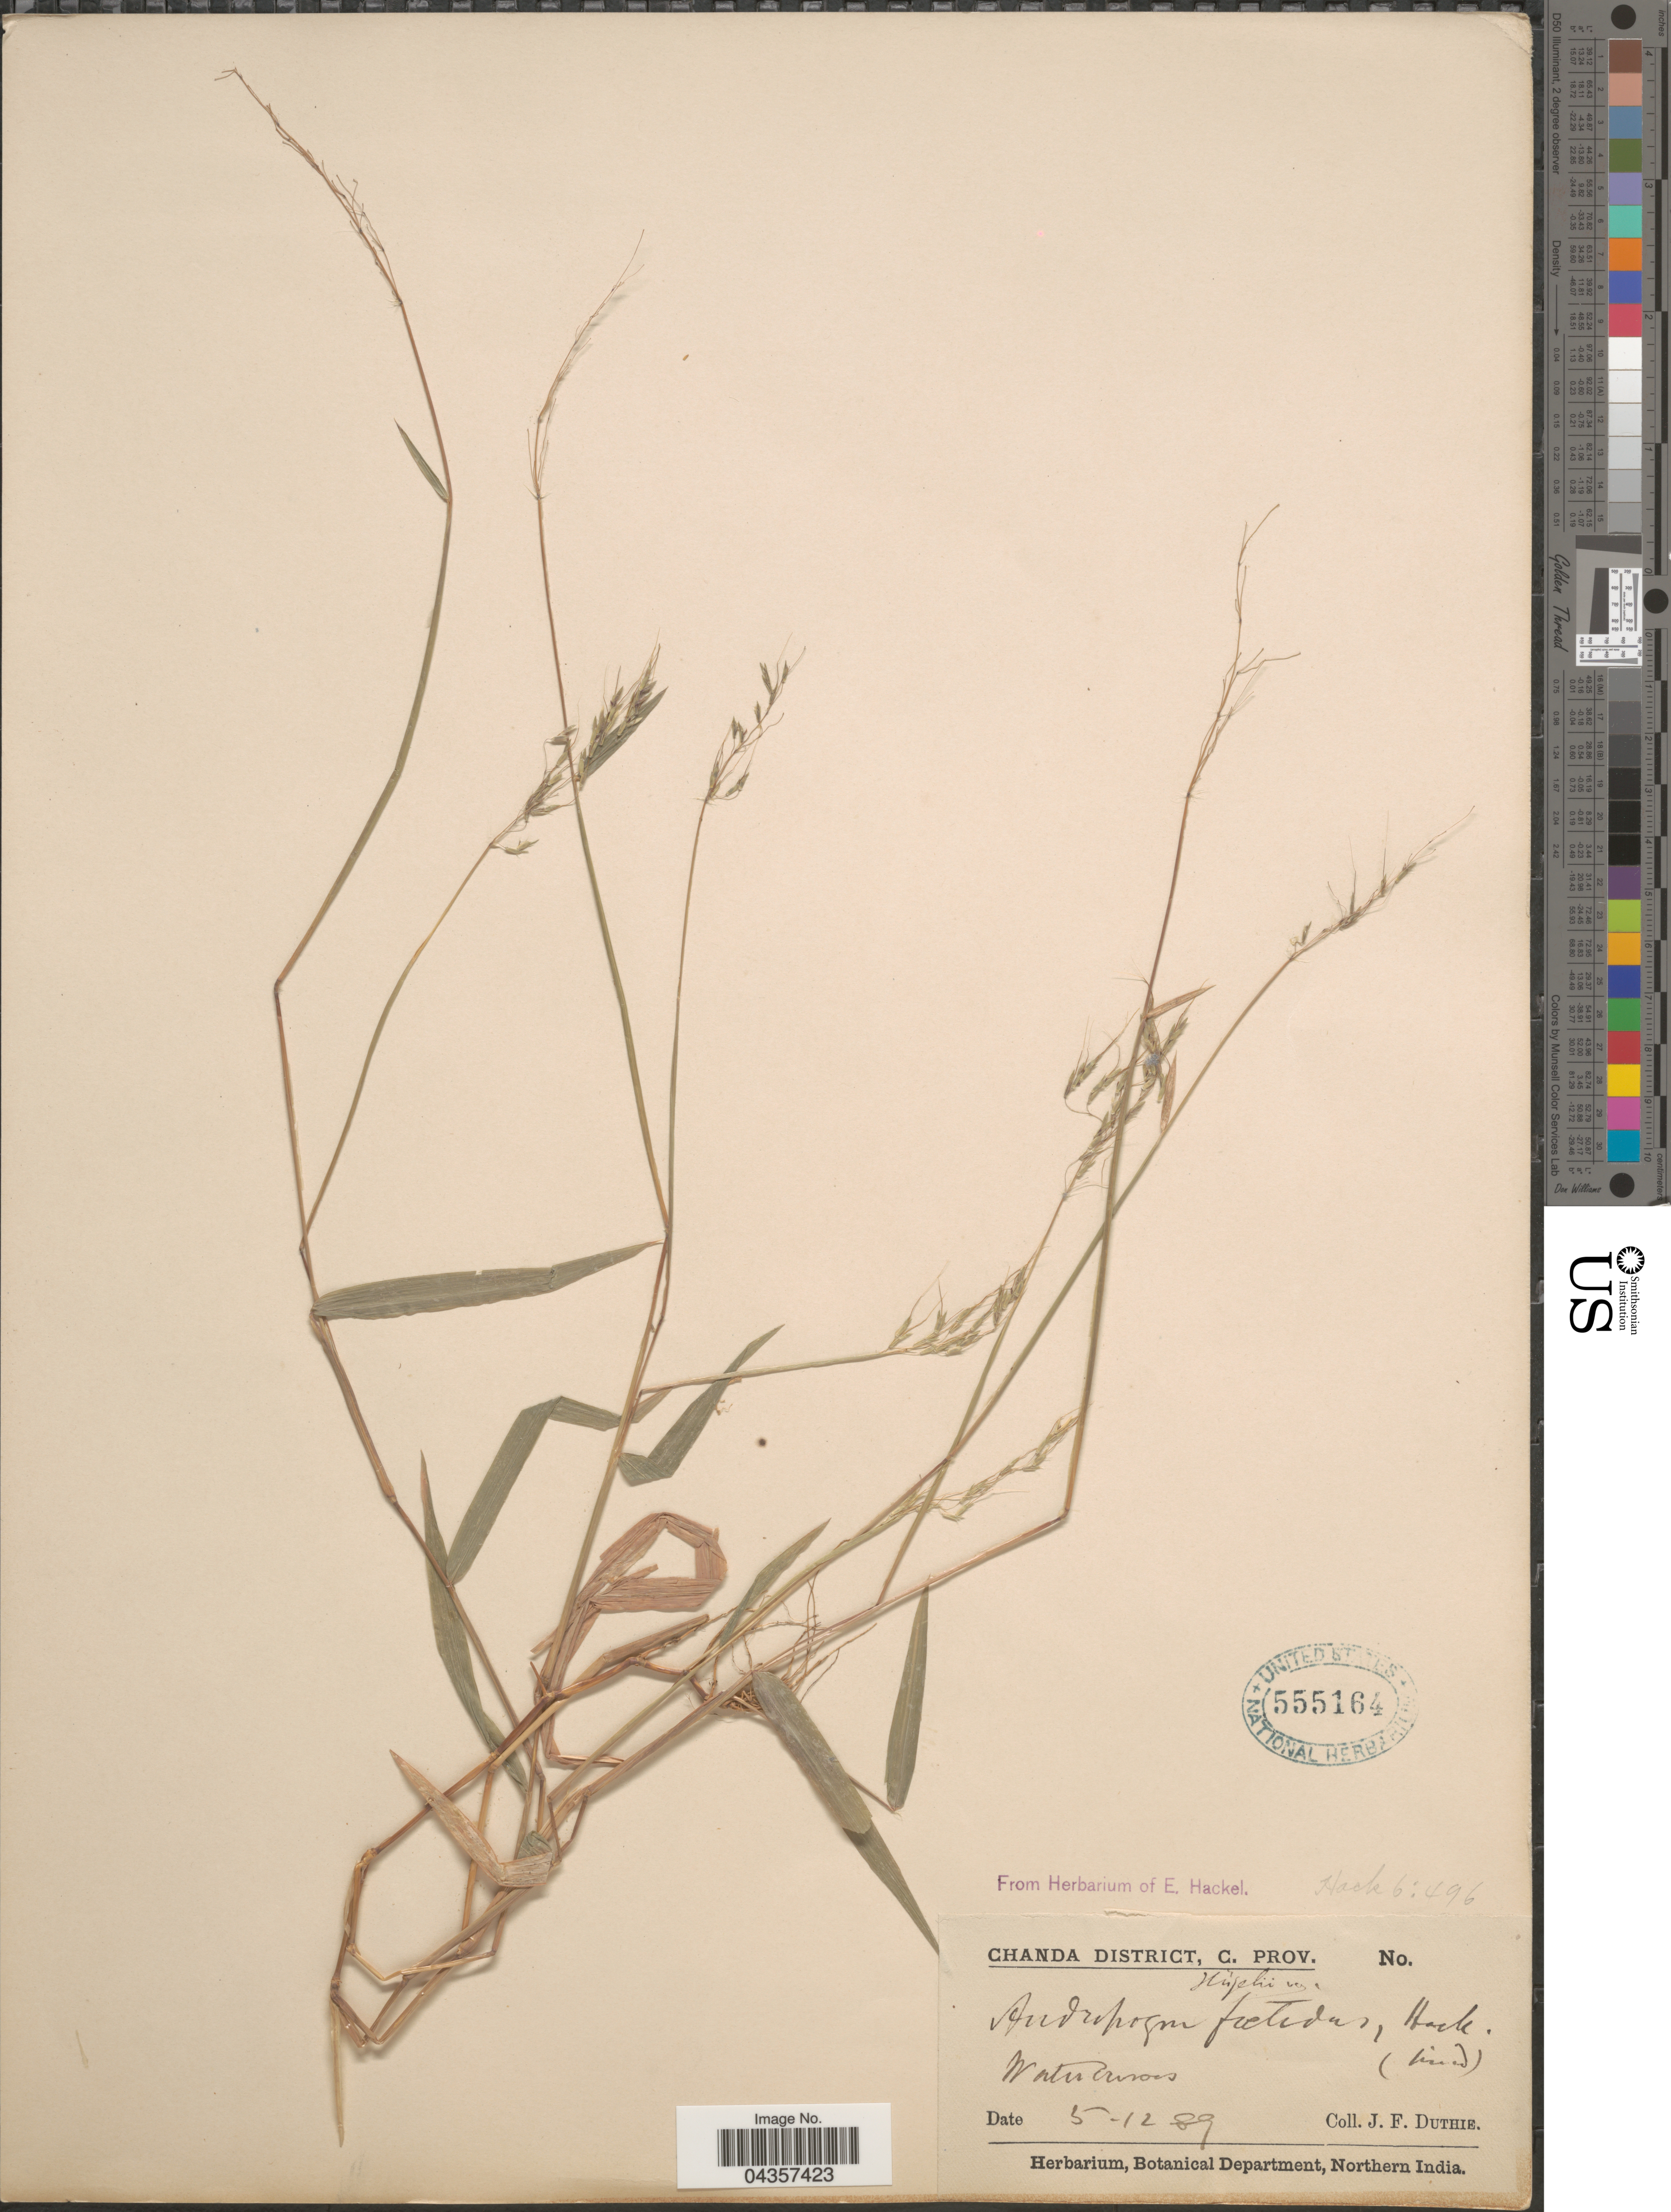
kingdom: Plantae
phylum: Tracheophyta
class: Liliopsida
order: Poales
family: Poaceae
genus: Schizachyrium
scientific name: Schizachyrium delavayi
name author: (Hack.) Bor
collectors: J. F. Duthie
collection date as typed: Transcribed d/m/y: 12/5/89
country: India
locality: Chanda District, C. Prov.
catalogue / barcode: US 555164